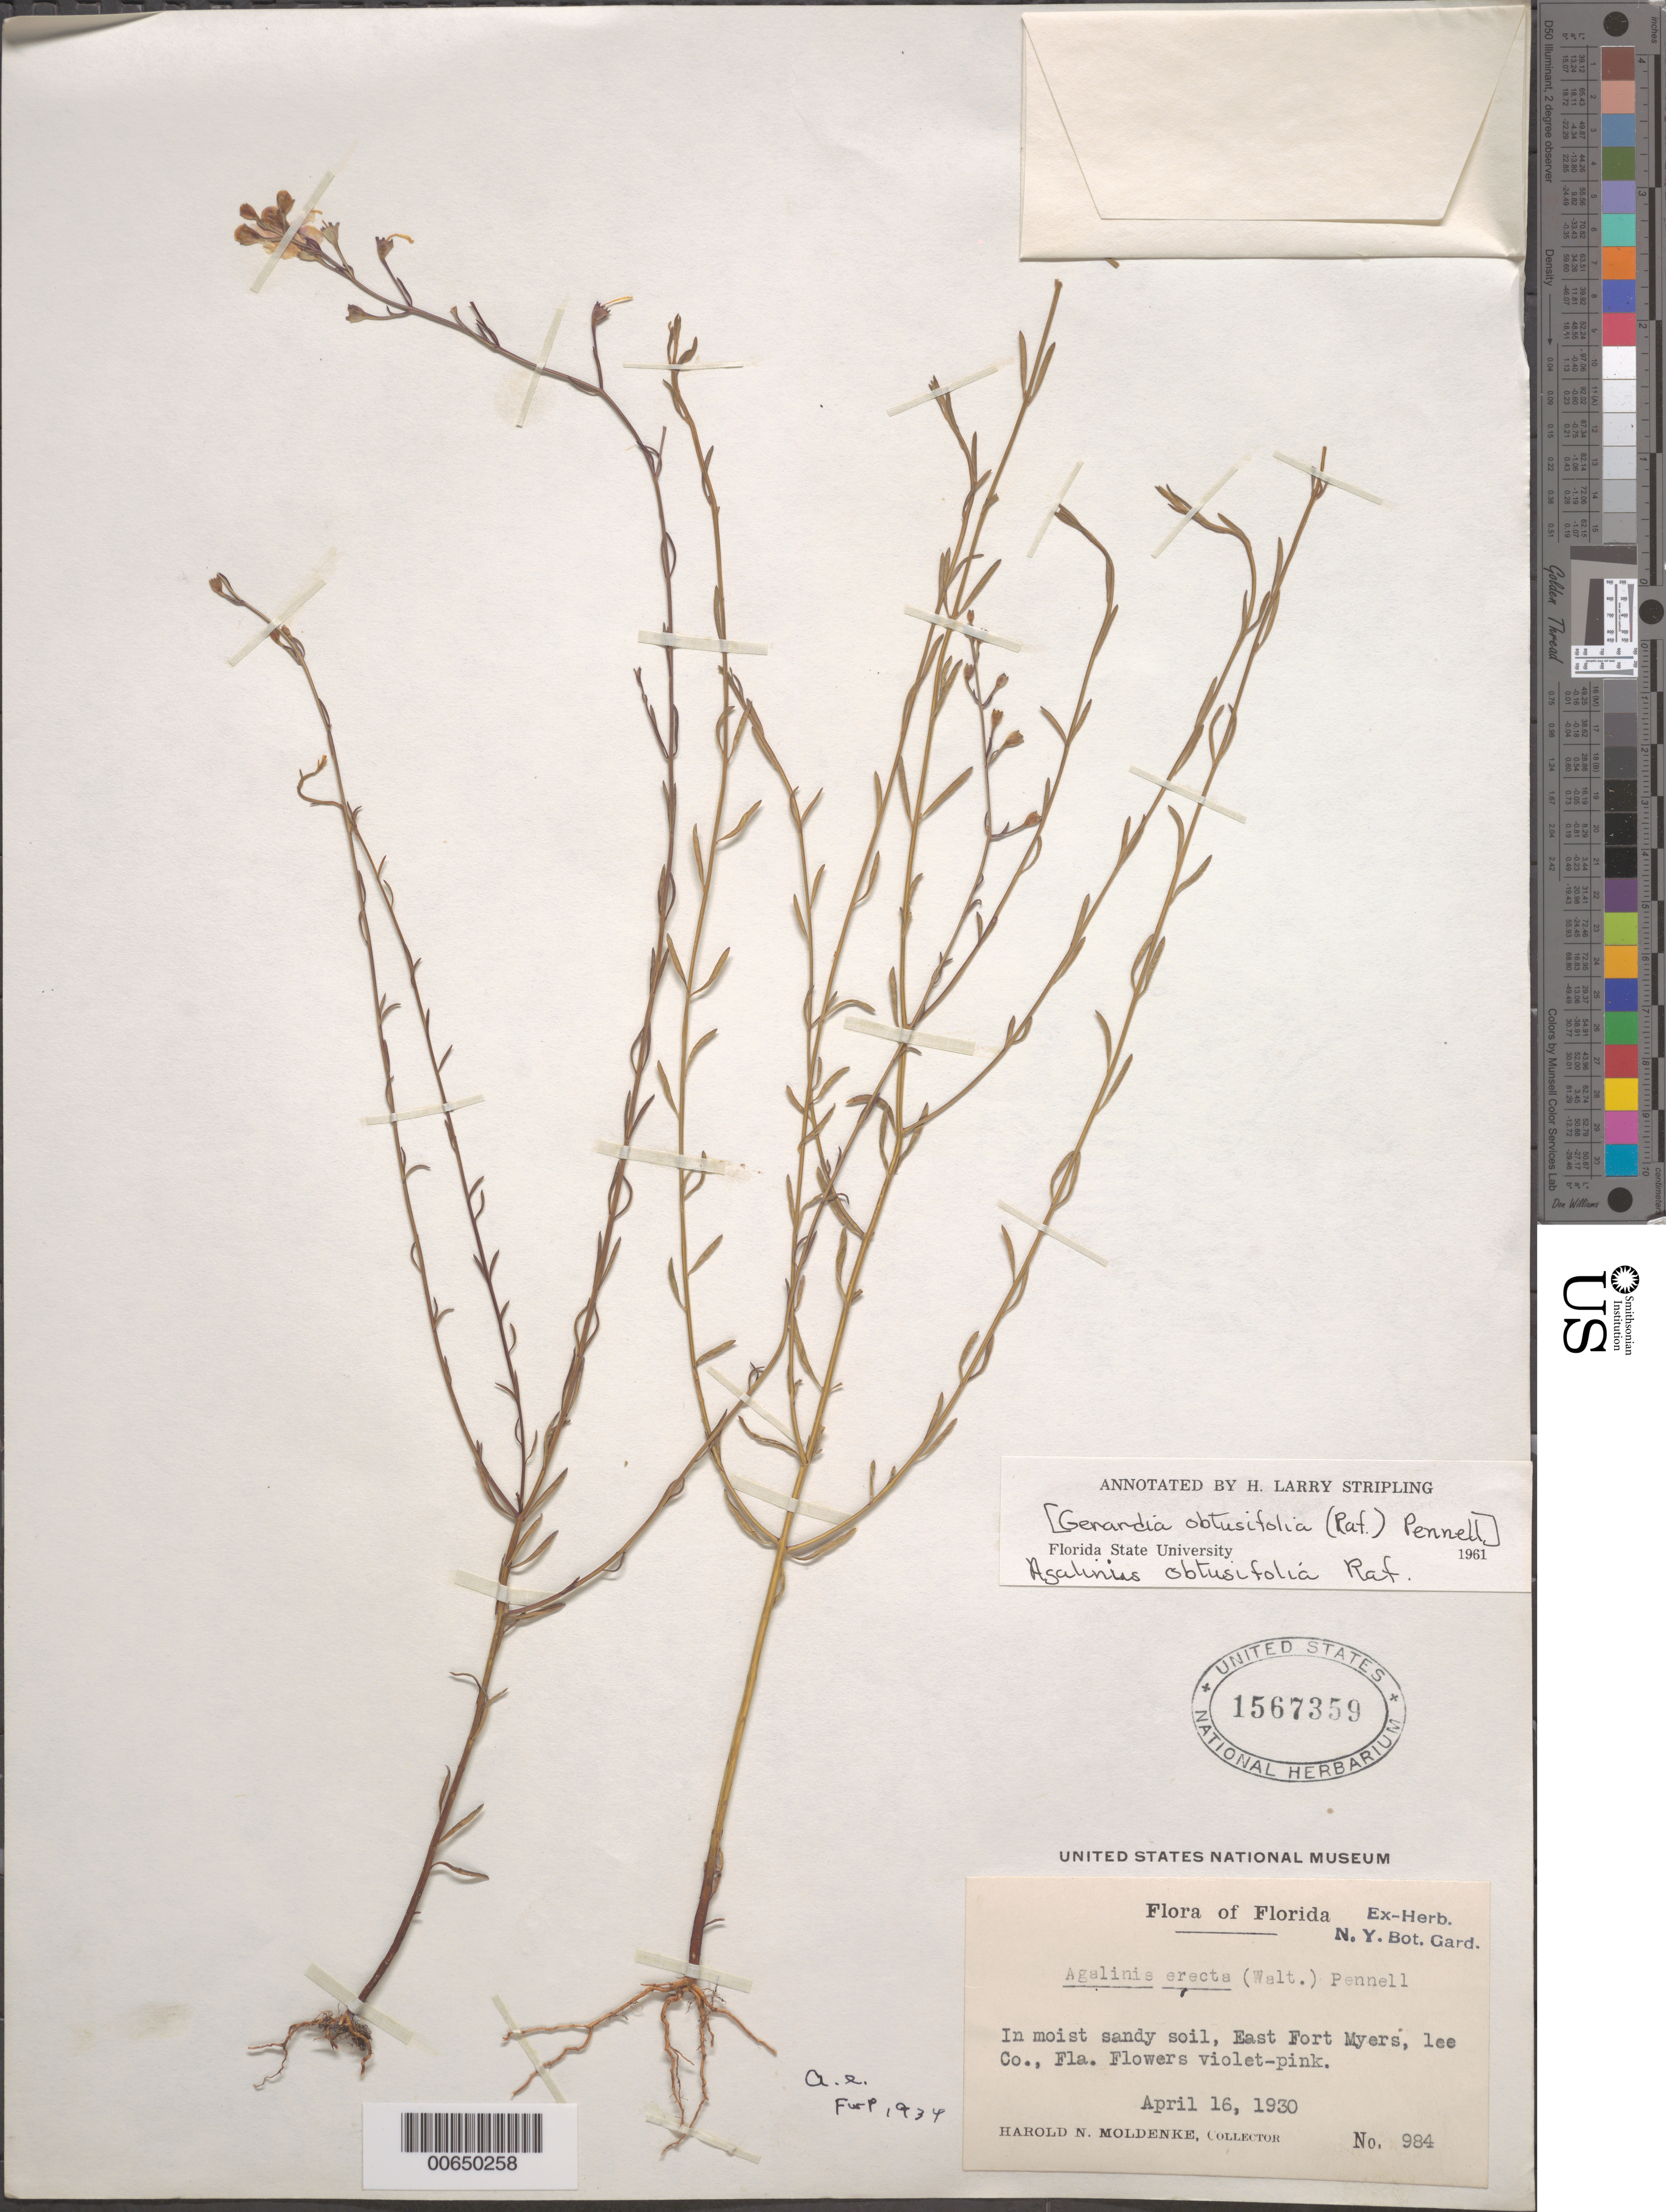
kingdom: Plantae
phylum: Tracheophyta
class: Magnoliopsida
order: Lamiales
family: Orobanchaceae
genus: Agalinis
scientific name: Agalinis obtusifolia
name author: Raf.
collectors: H. N. Moldenke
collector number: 984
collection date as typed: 16 Apr 1930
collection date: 1930-04-16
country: United States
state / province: Florida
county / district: Lee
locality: East Ft. Myers.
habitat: In moist sandy soil.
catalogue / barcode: US 1567359